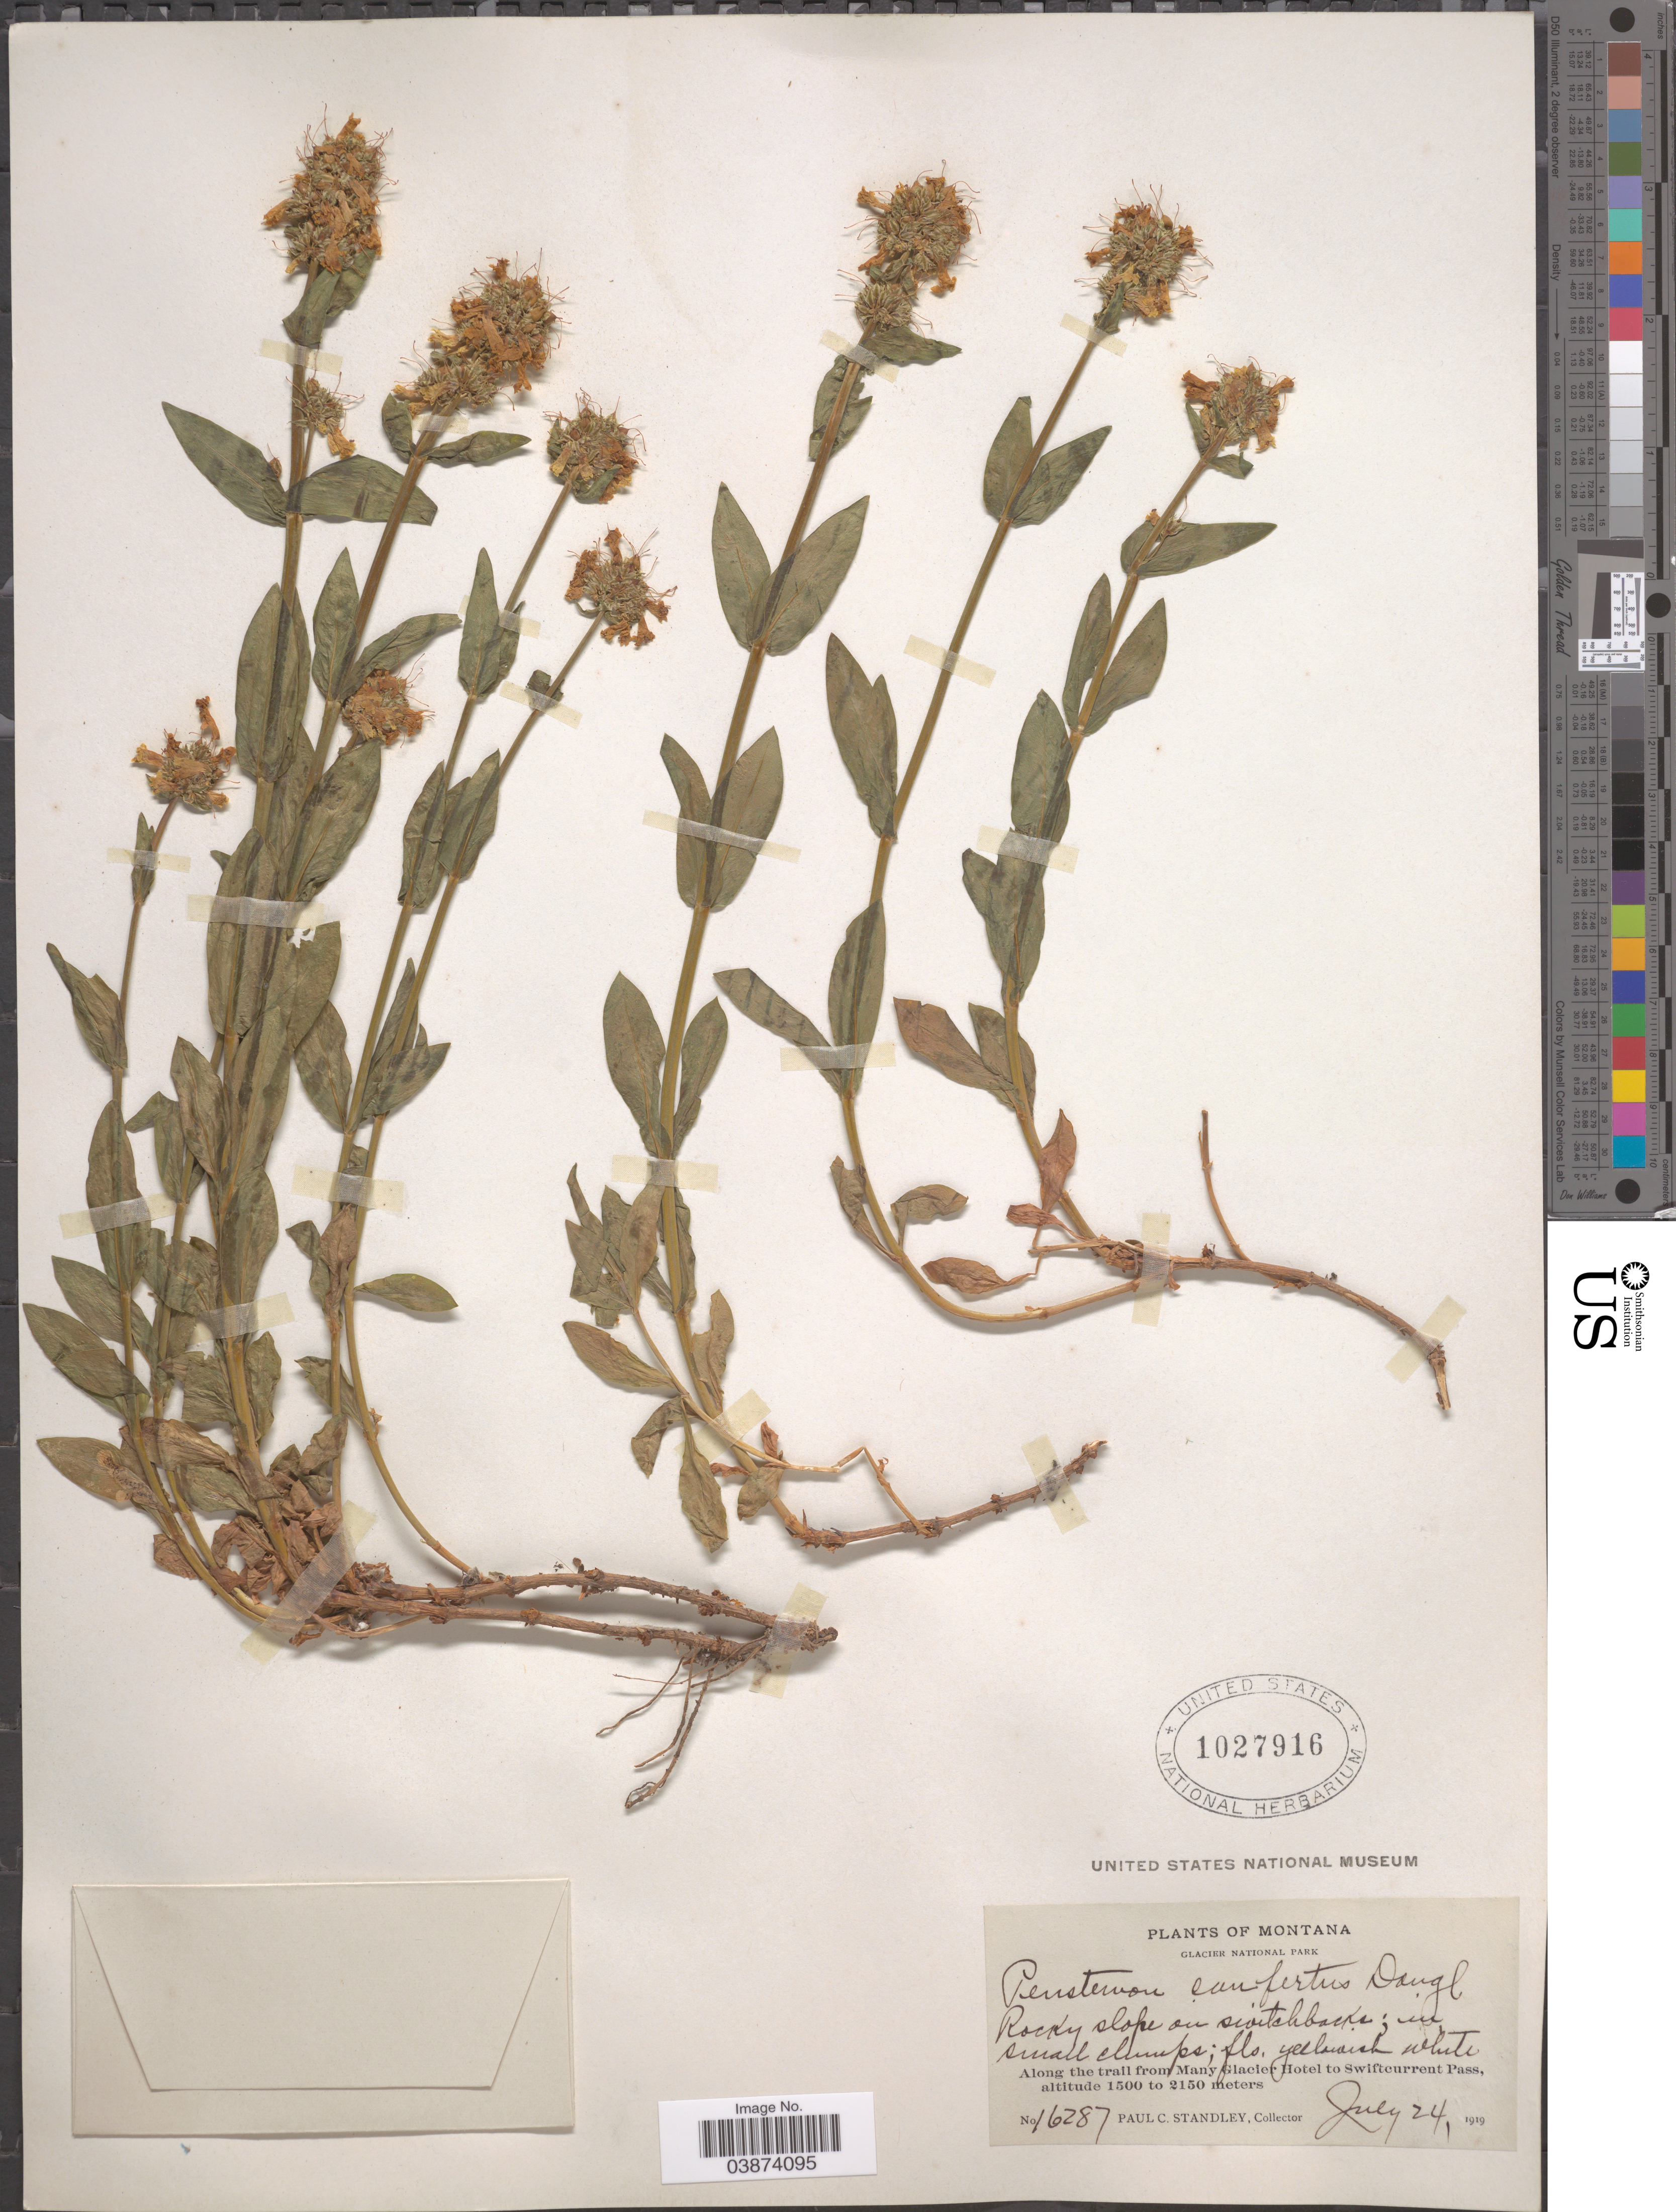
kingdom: Plantae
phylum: Tracheophyta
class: Magnoliopsida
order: Lamiales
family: Plantaginaceae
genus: Penstemon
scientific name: Penstemon confertus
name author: Douglas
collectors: P. C. Standley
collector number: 16287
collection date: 1919-07-24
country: United States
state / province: Montana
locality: Glacier National Park. Along the trail from Many Glacier Hotel to Swiftcurrent Pass.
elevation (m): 1500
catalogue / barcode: US 1027916